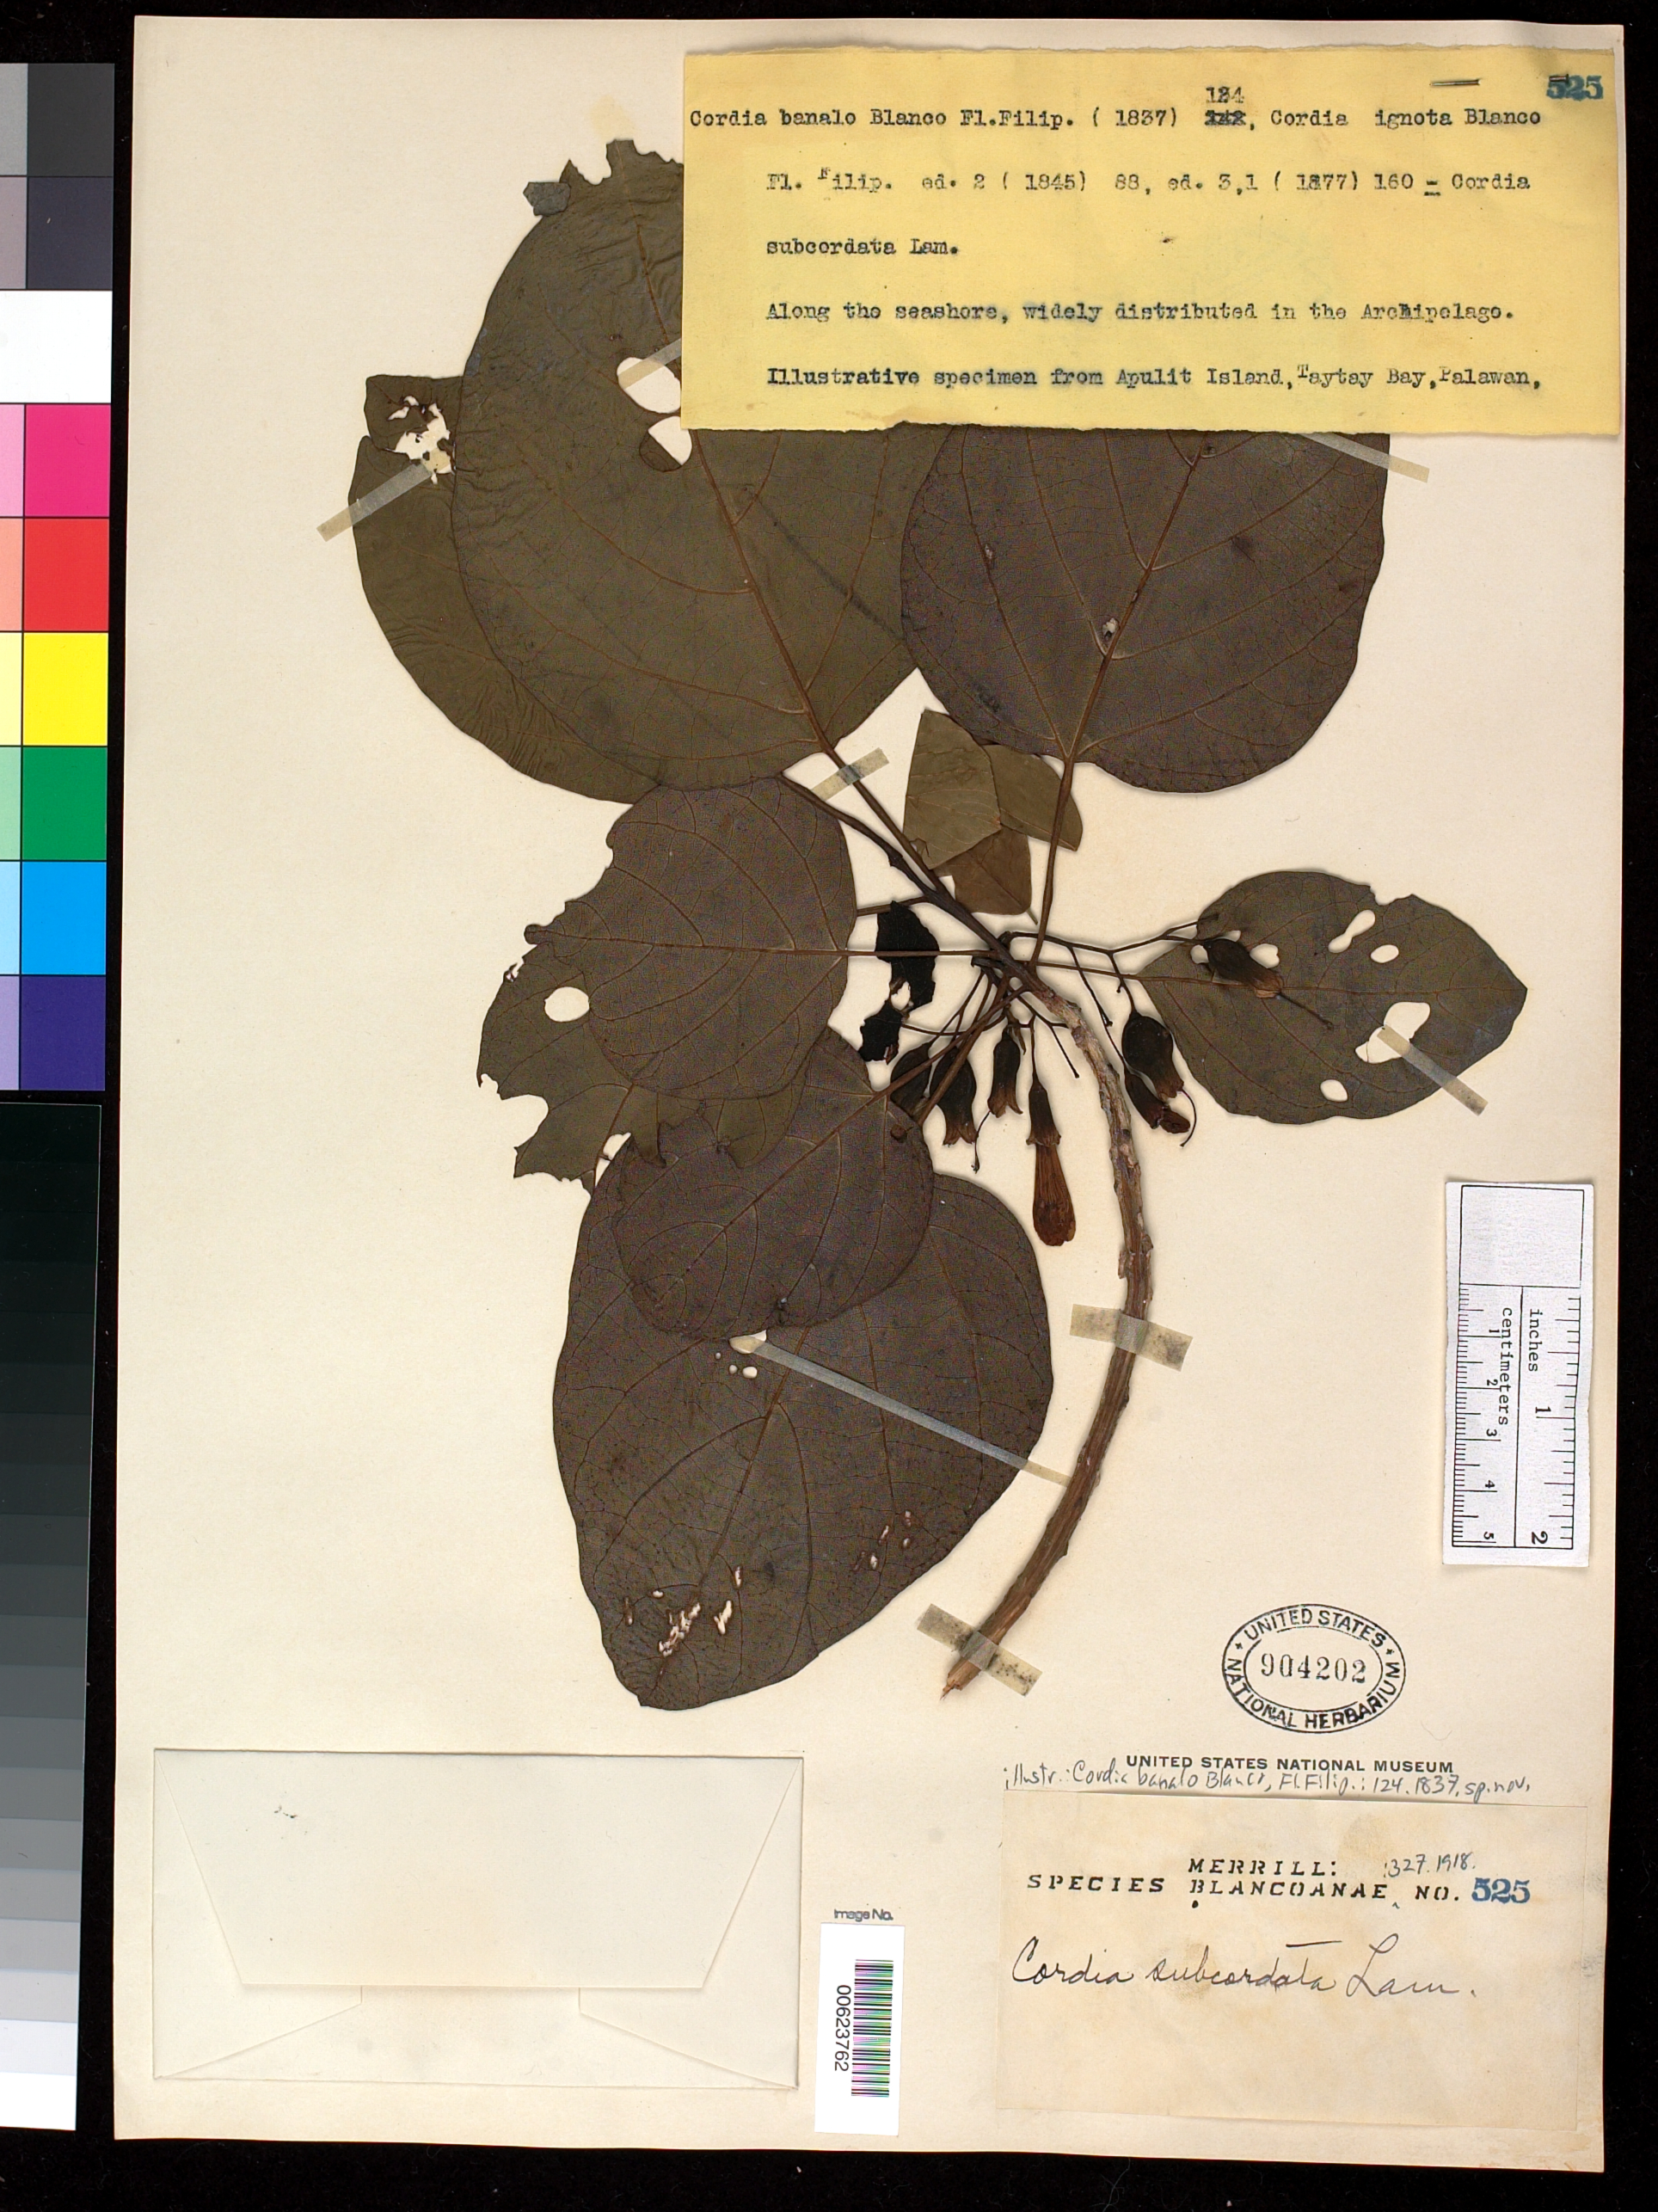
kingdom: Plantae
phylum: Tracheophyta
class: Magnoliopsida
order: Boraginales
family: Cordiaceae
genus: Cordia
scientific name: Cordia banalo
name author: Blanco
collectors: E. D. Merrill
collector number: Sp. Blancoan. 0525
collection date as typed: May 1913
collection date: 1913-05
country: Philippines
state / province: Mimaropa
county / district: Palawan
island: Apulit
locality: Taytay bay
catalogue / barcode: US 904202